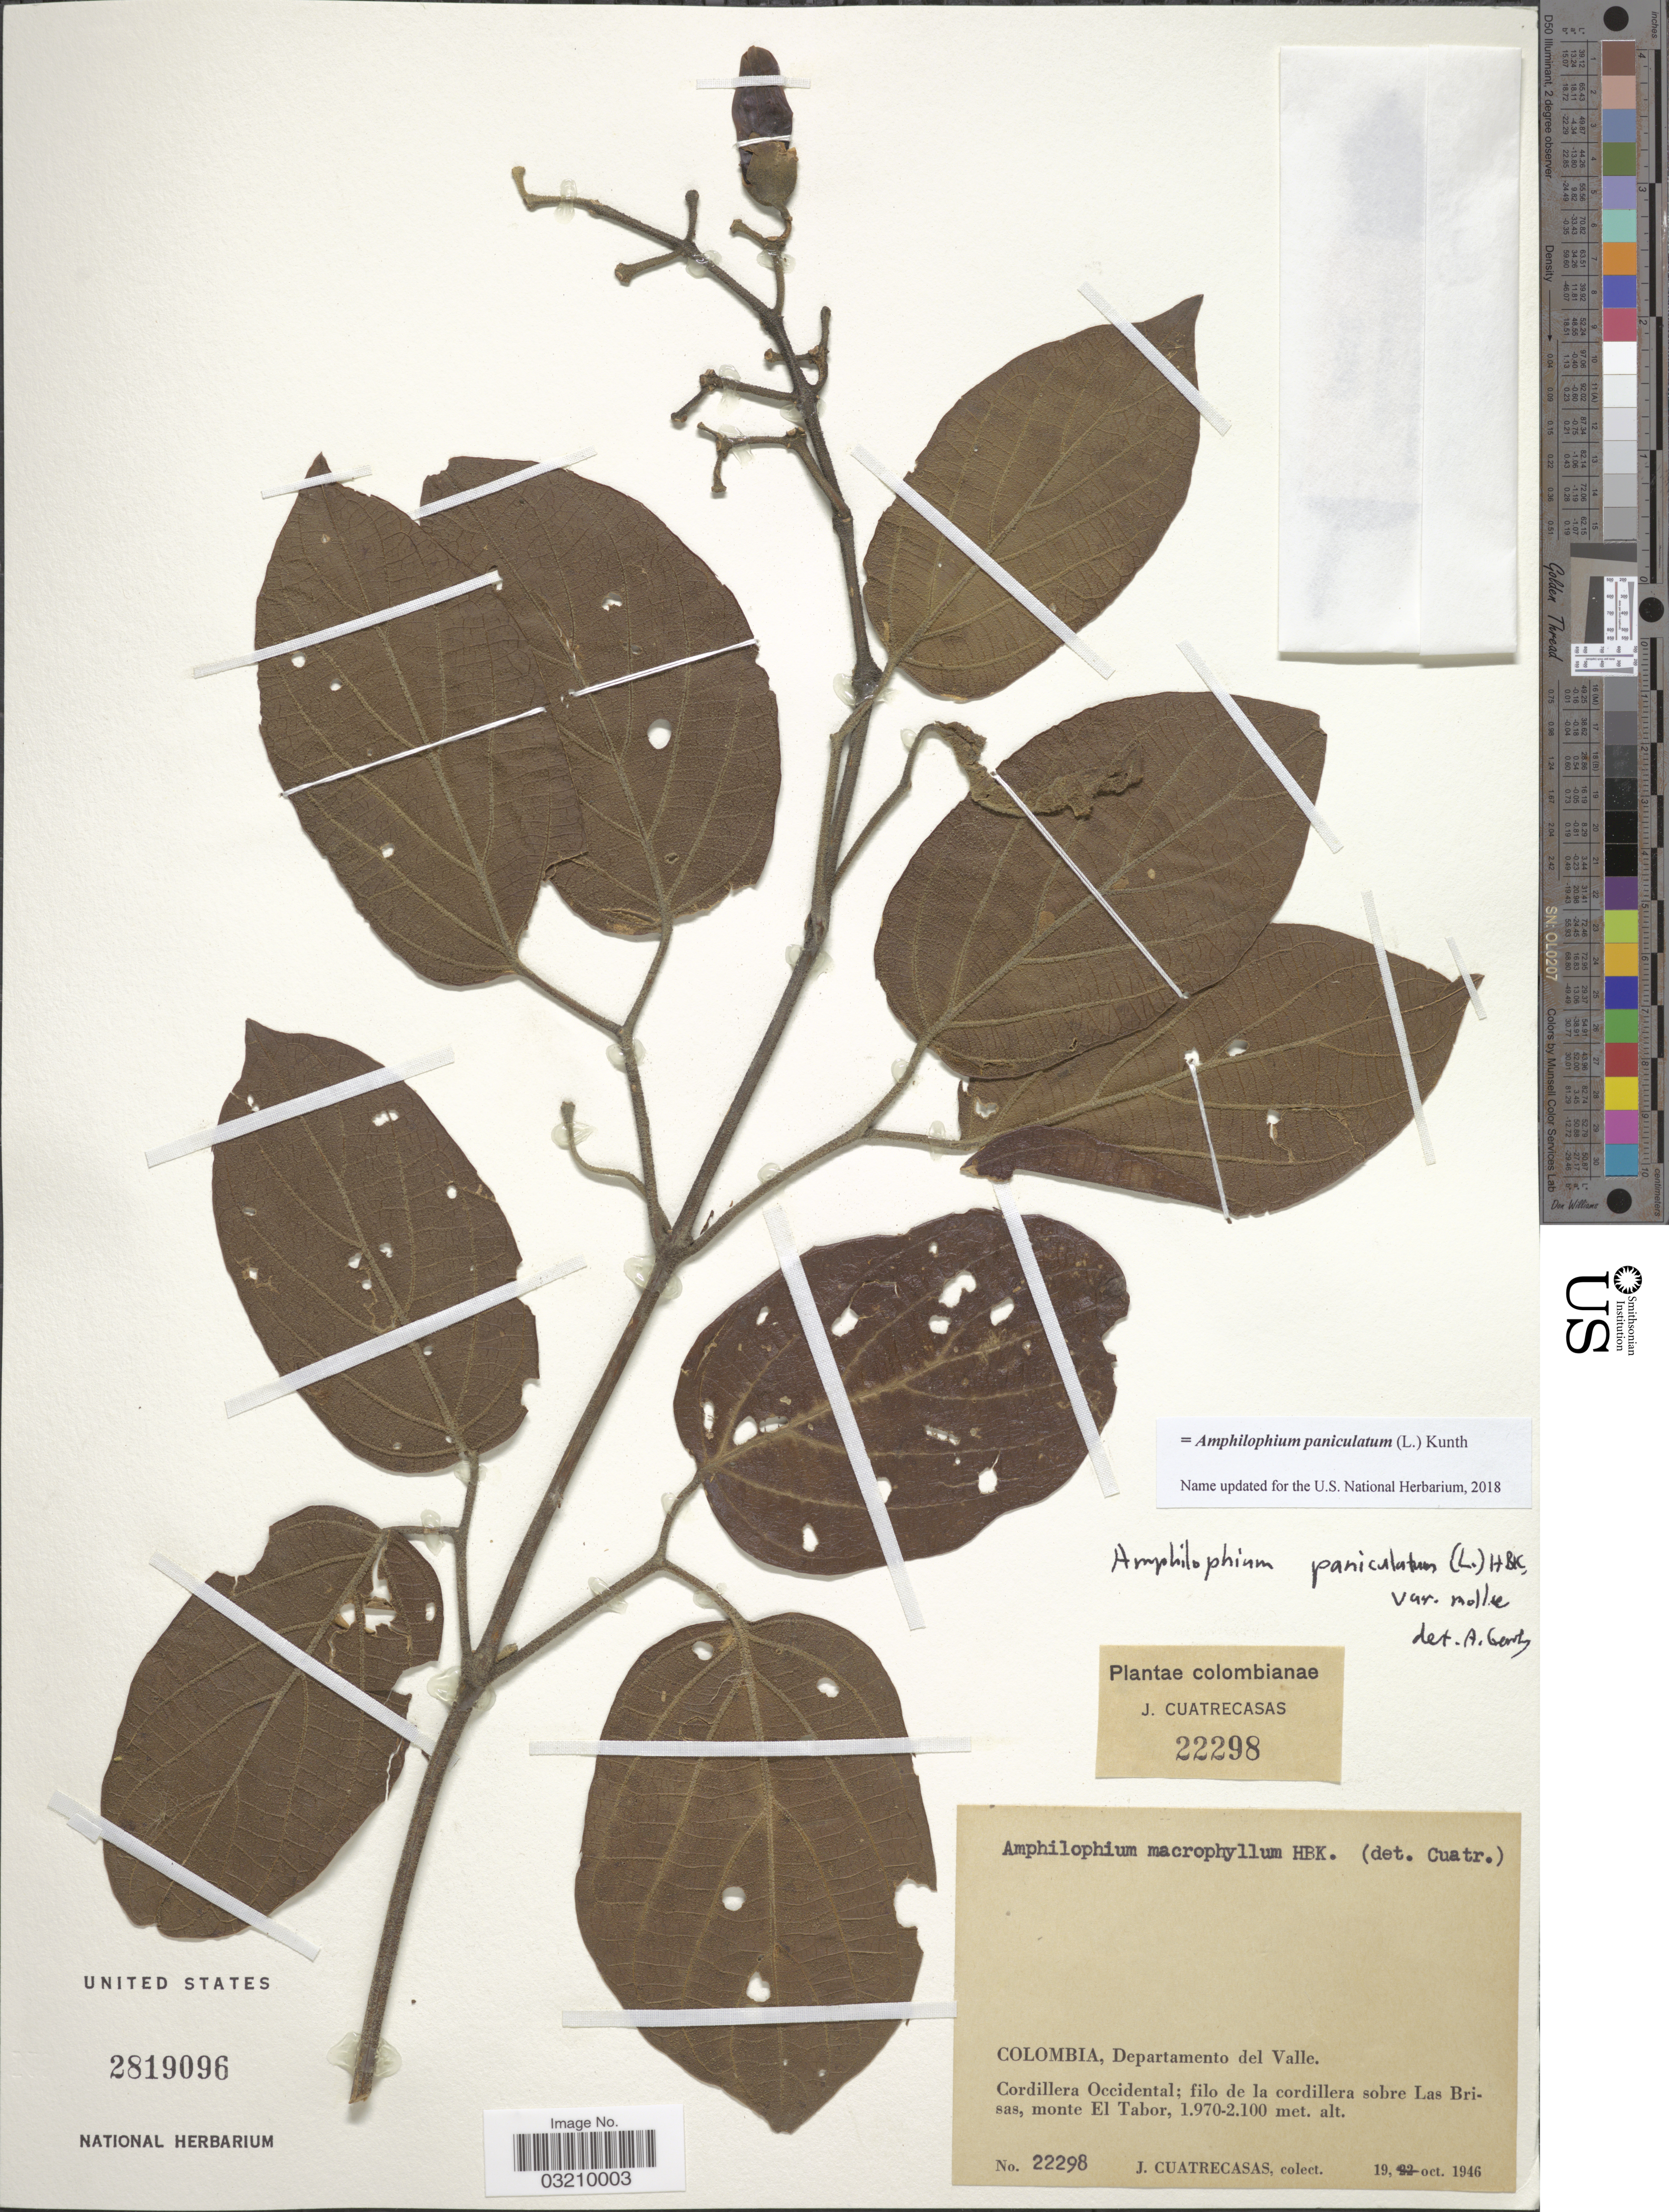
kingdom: Plantae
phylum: Tracheophyta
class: Magnoliopsida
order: Lamiales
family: Bignoniaceae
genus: Amphilophium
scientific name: Amphilophium paniculatum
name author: (L.) Kunth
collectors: J. Cuatrecasas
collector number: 22298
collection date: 1946-10-19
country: Colombia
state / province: Valle del Cauca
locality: Departamento del Valle. Cordillera Occidental; filo de la cordillera sobre Las Brisas, monte El Tabor.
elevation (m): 1970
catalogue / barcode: US 2819096